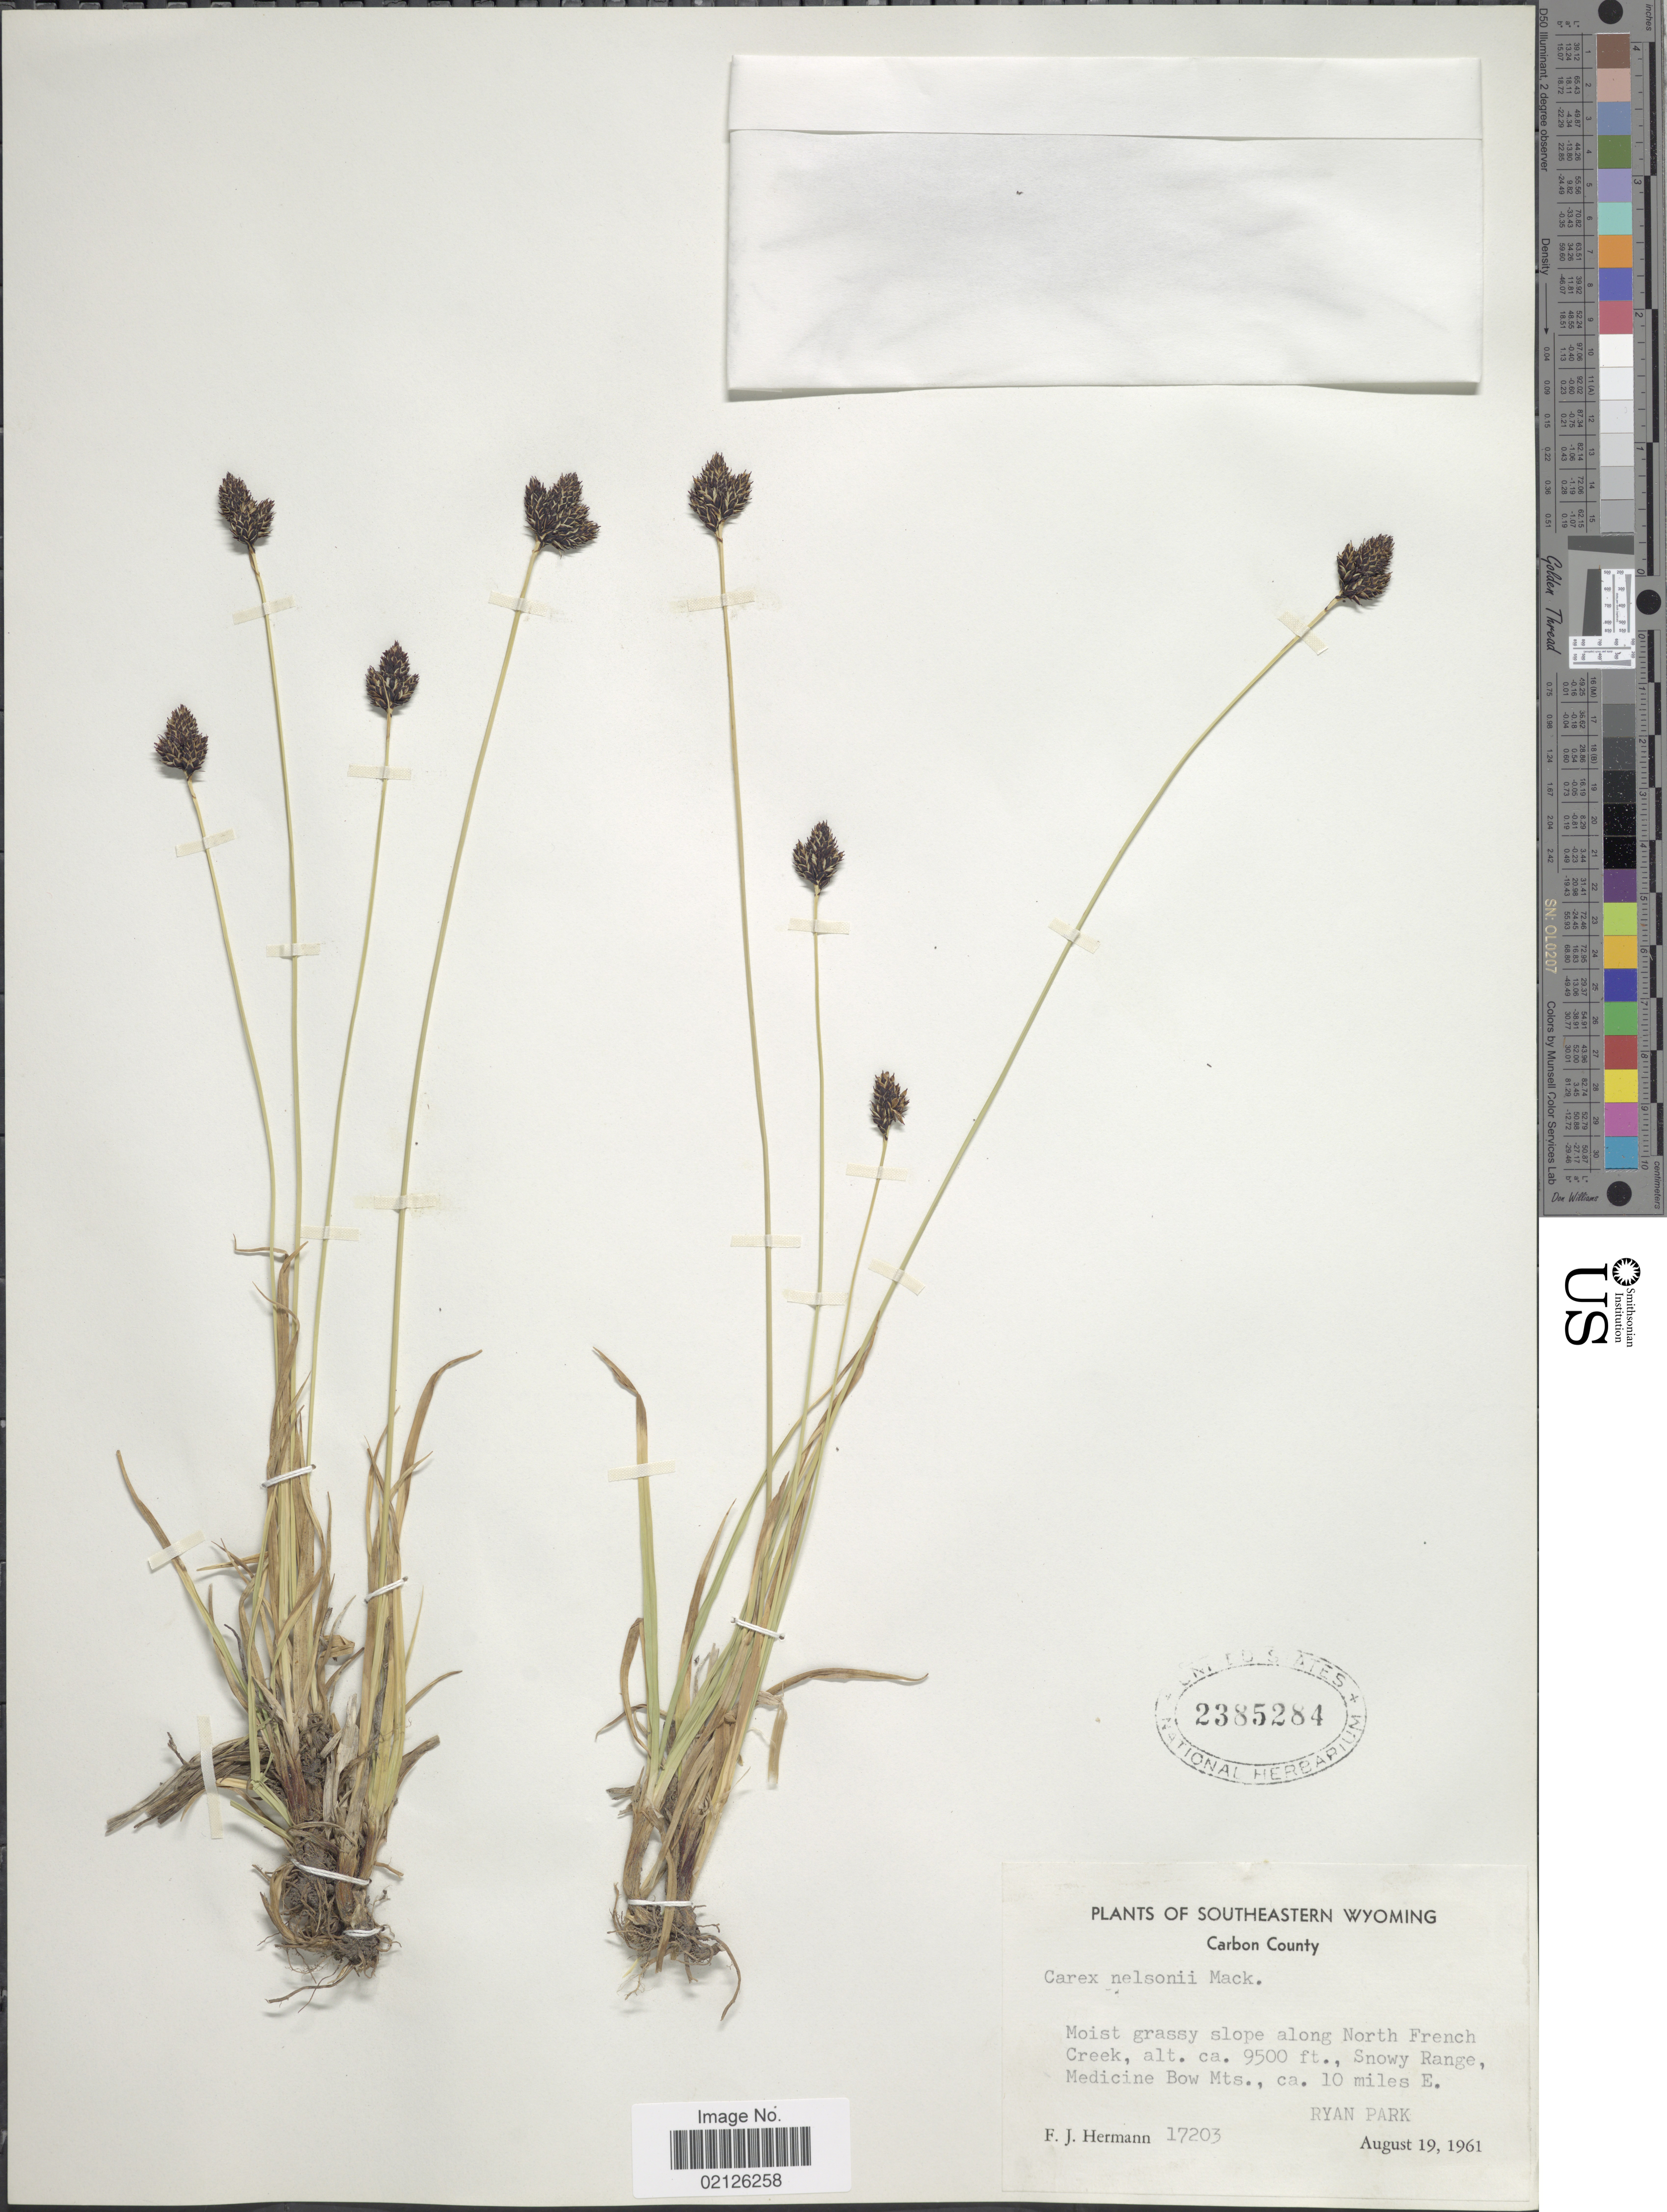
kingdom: Plantae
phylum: Tracheophyta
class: Liliopsida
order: Poales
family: Cyperaceae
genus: Carex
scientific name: Carex nelsonii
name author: Mack.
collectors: F. J. Hermann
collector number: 17203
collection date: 1961-08-19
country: United States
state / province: Wyoming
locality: Southeastern Wyoming, Carbon County, Moist grassy slope along North French Creek., Snowy Range, Medicine Bow Mts., ca. 10 miles E. Ryan Park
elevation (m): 2896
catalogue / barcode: US 2385284